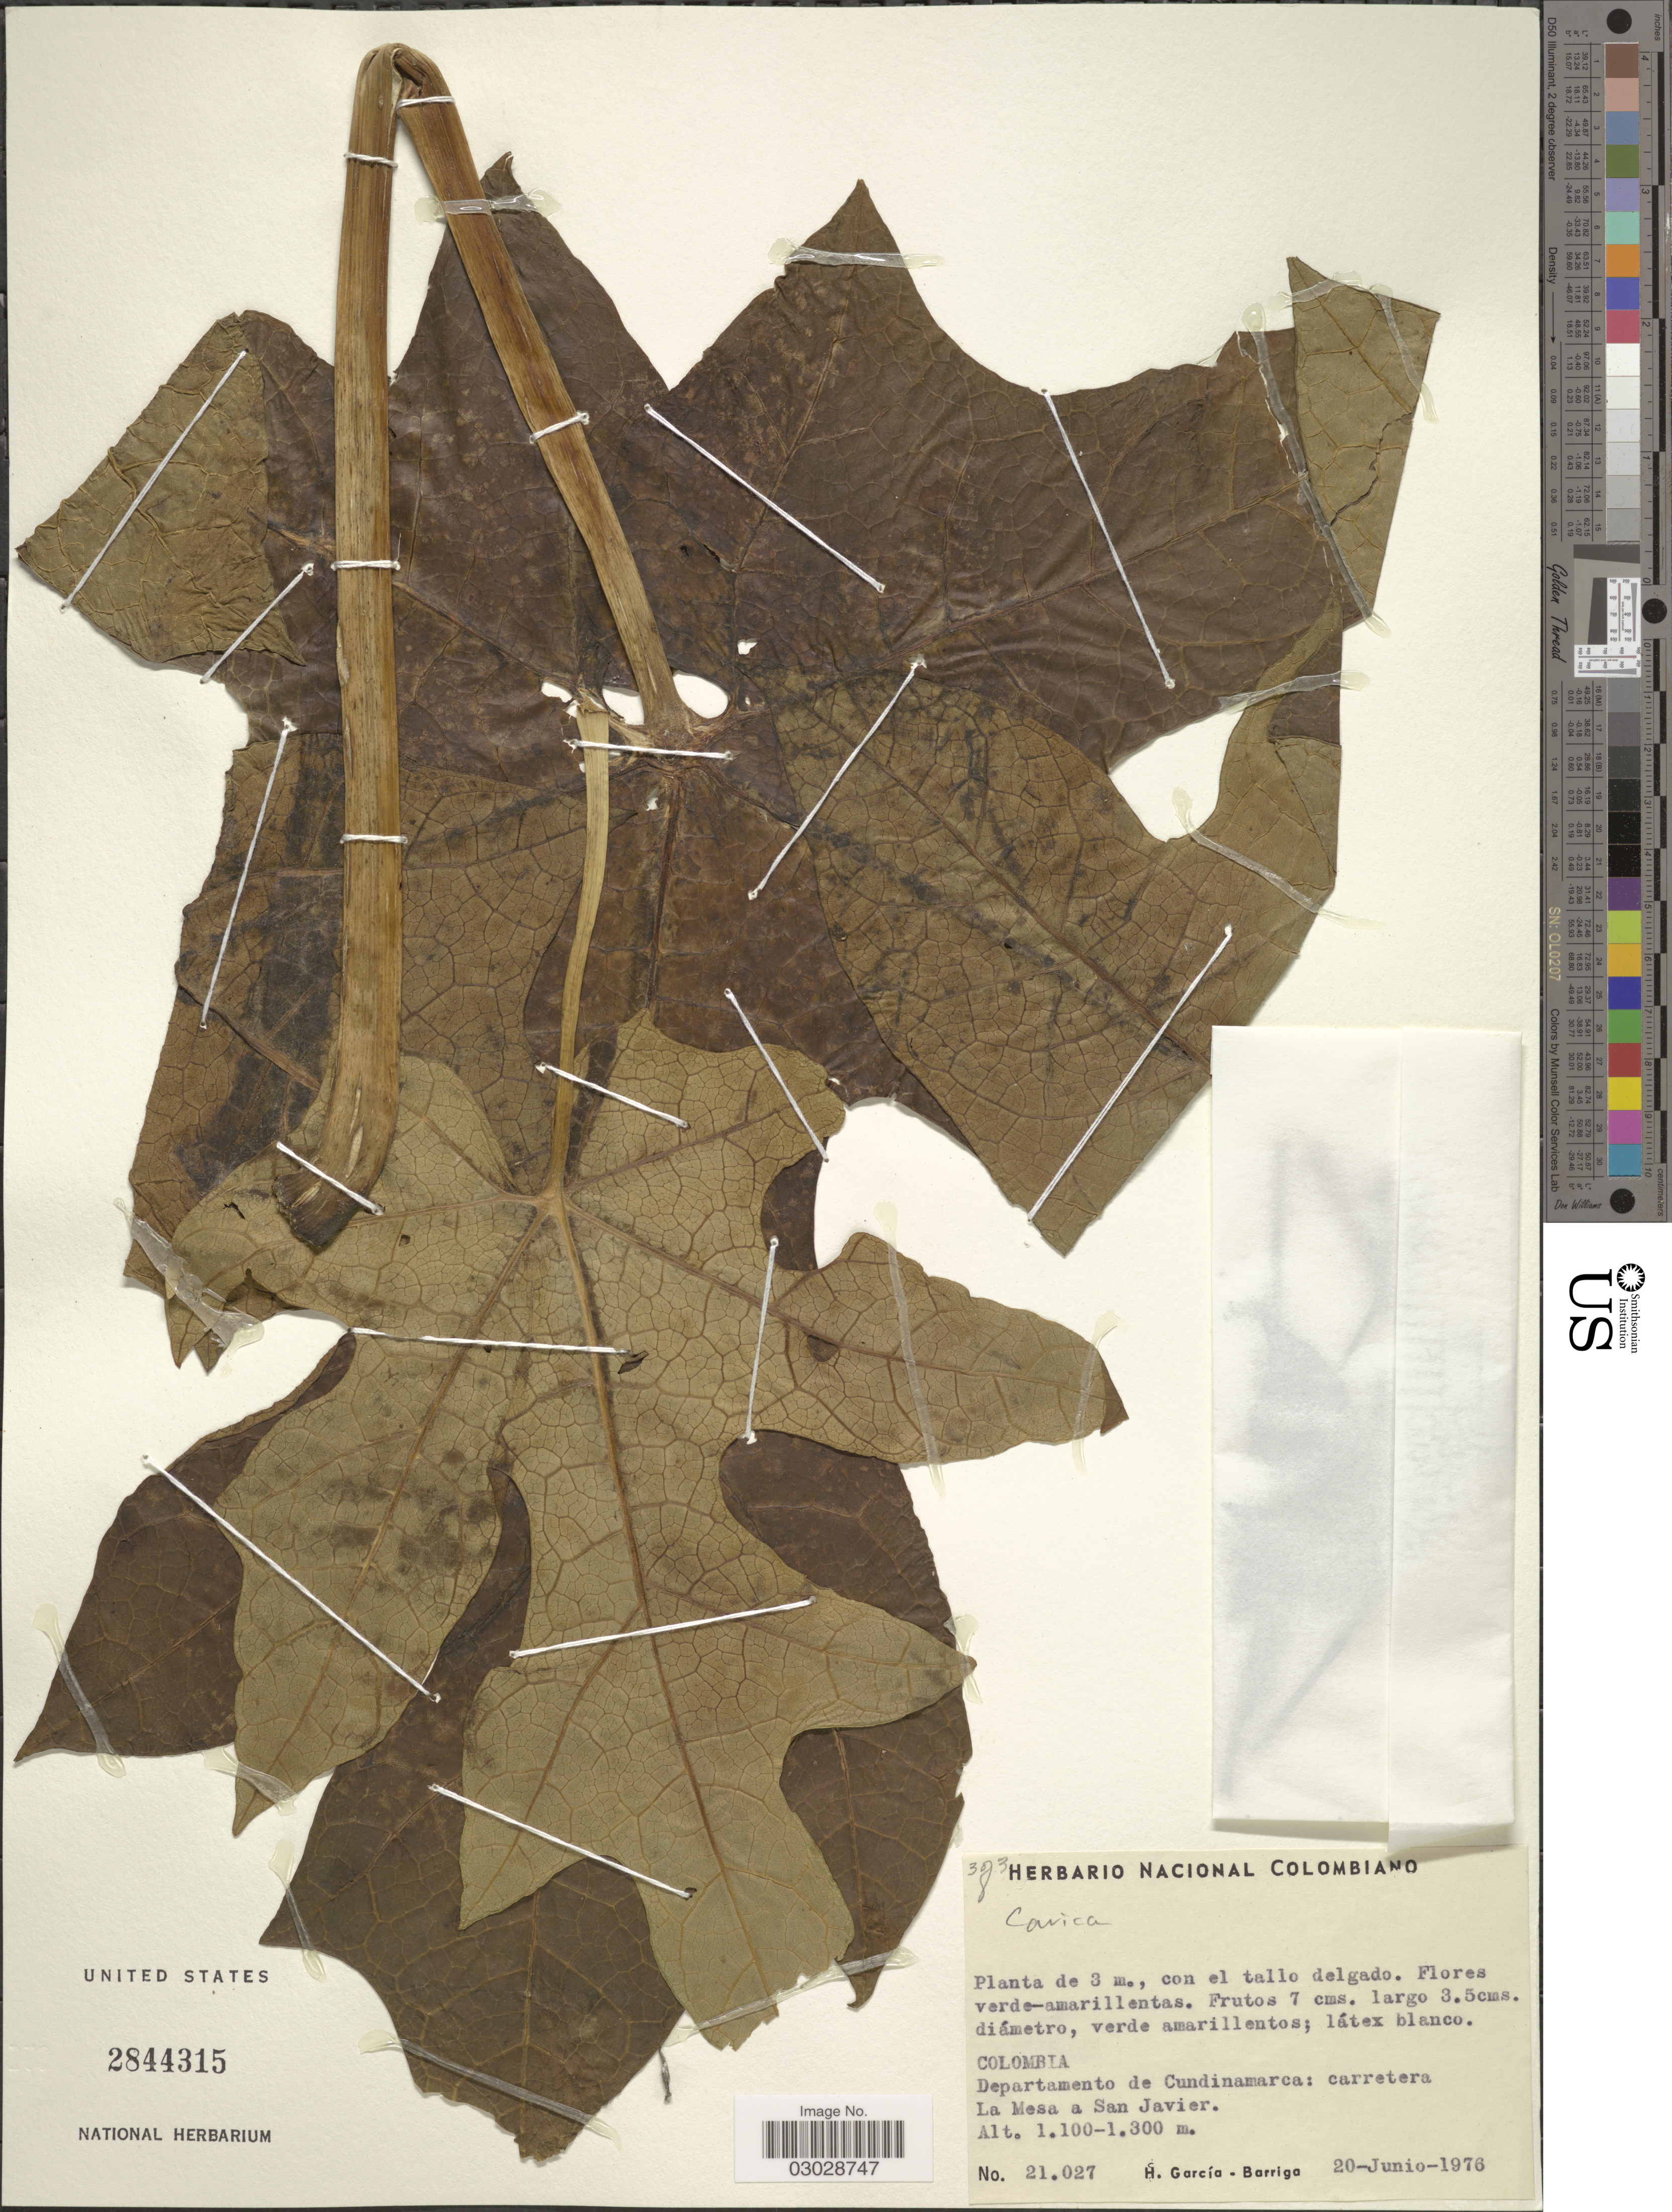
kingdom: Plantae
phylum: Tracheophyta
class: Magnoliopsida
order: Brassicales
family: Caricaceae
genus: Vasconcellea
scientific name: Vasconcellea pubescens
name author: A. DC.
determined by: Strong, Mark T., (BOT), Smithsonian Institution - National Museum of Natural History (UNITED STATES)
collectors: H. García Barriga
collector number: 21027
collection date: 1976-06-20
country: Colombia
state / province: Cundinamarca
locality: Departamento de Cundinamarca: carretera La Mesa a San Javier.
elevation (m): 1100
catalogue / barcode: US 2844315